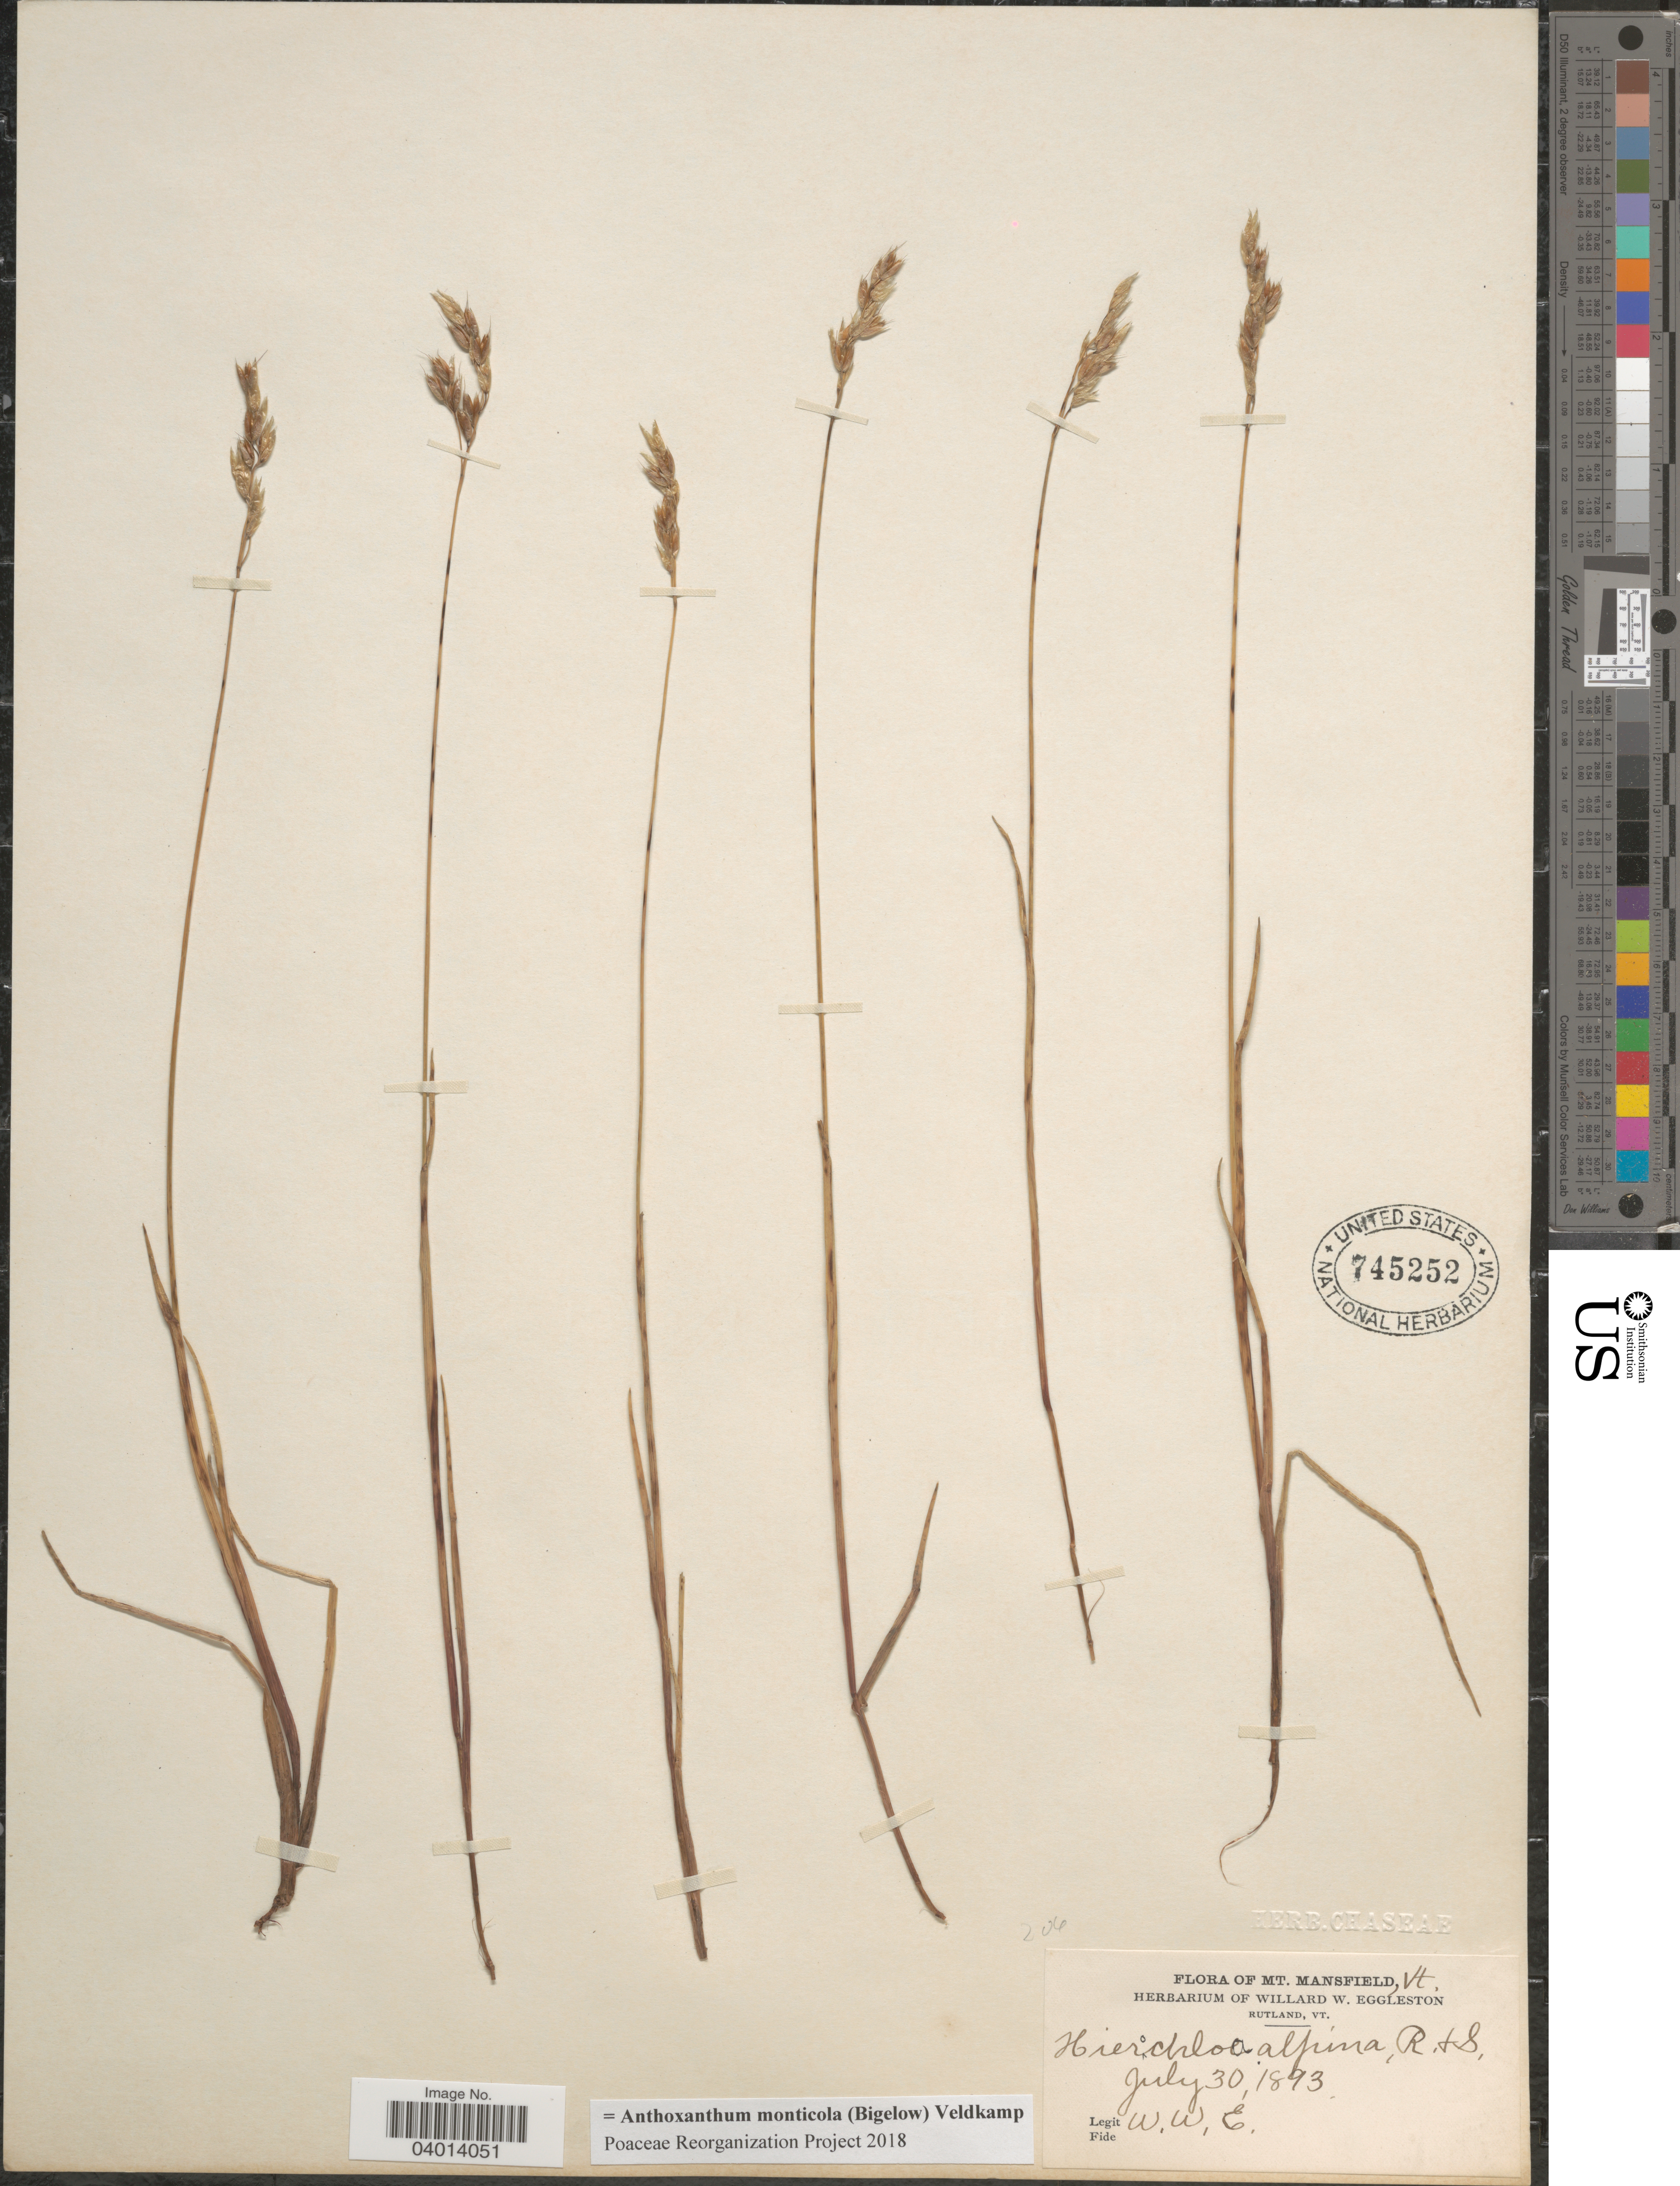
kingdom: Plantae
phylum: Tracheophyta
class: Liliopsida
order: Poales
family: Poaceae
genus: Anthoxanthum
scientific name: Anthoxanthum monticola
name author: (Bigelow) Veldkamp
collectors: W. W. Eggleston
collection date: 1893-07-30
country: United States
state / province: Vermont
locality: Mt. Mansfield.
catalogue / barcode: US 745252